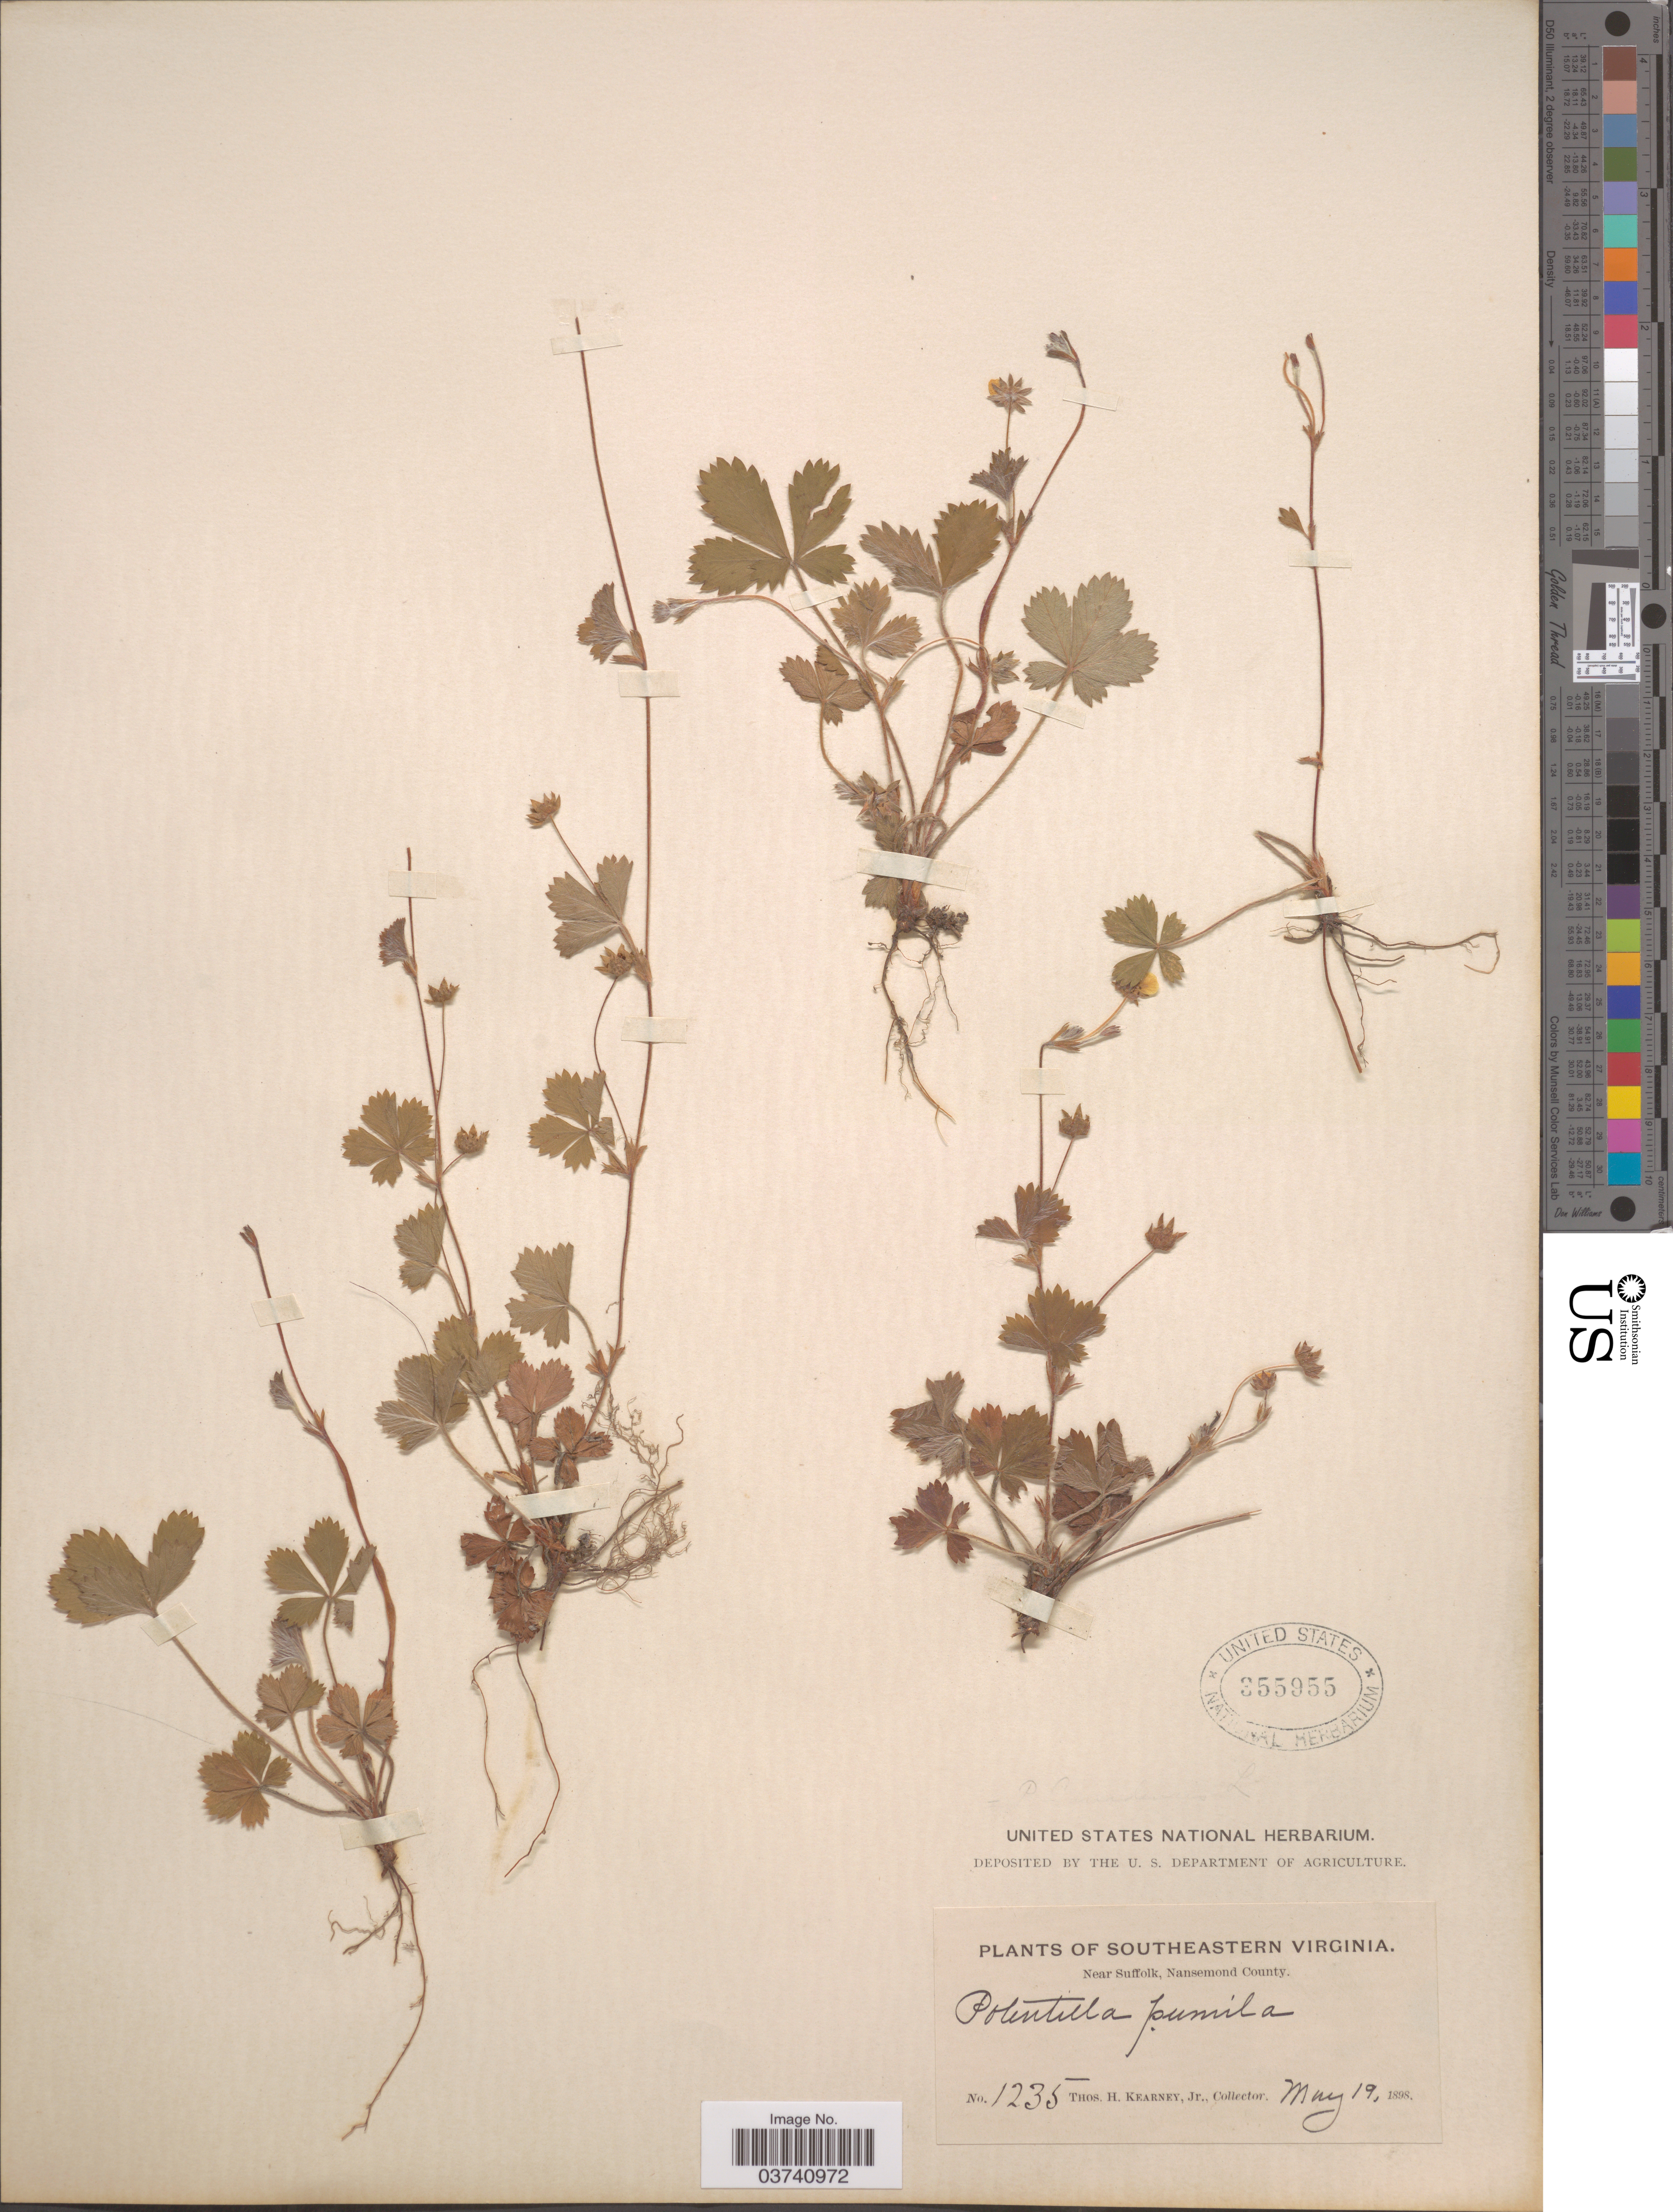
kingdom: Plantae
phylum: Tracheophyta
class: Magnoliopsida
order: Rosales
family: Rosaceae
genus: Potentilla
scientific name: Potentilla canadensis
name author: L.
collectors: T. H. Kearney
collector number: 1235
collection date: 1898-05-19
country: United States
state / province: Virginia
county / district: City of Suffolk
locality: Southeastern Virginia. Near Suffolk, Nansemond County.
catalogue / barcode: US 355955